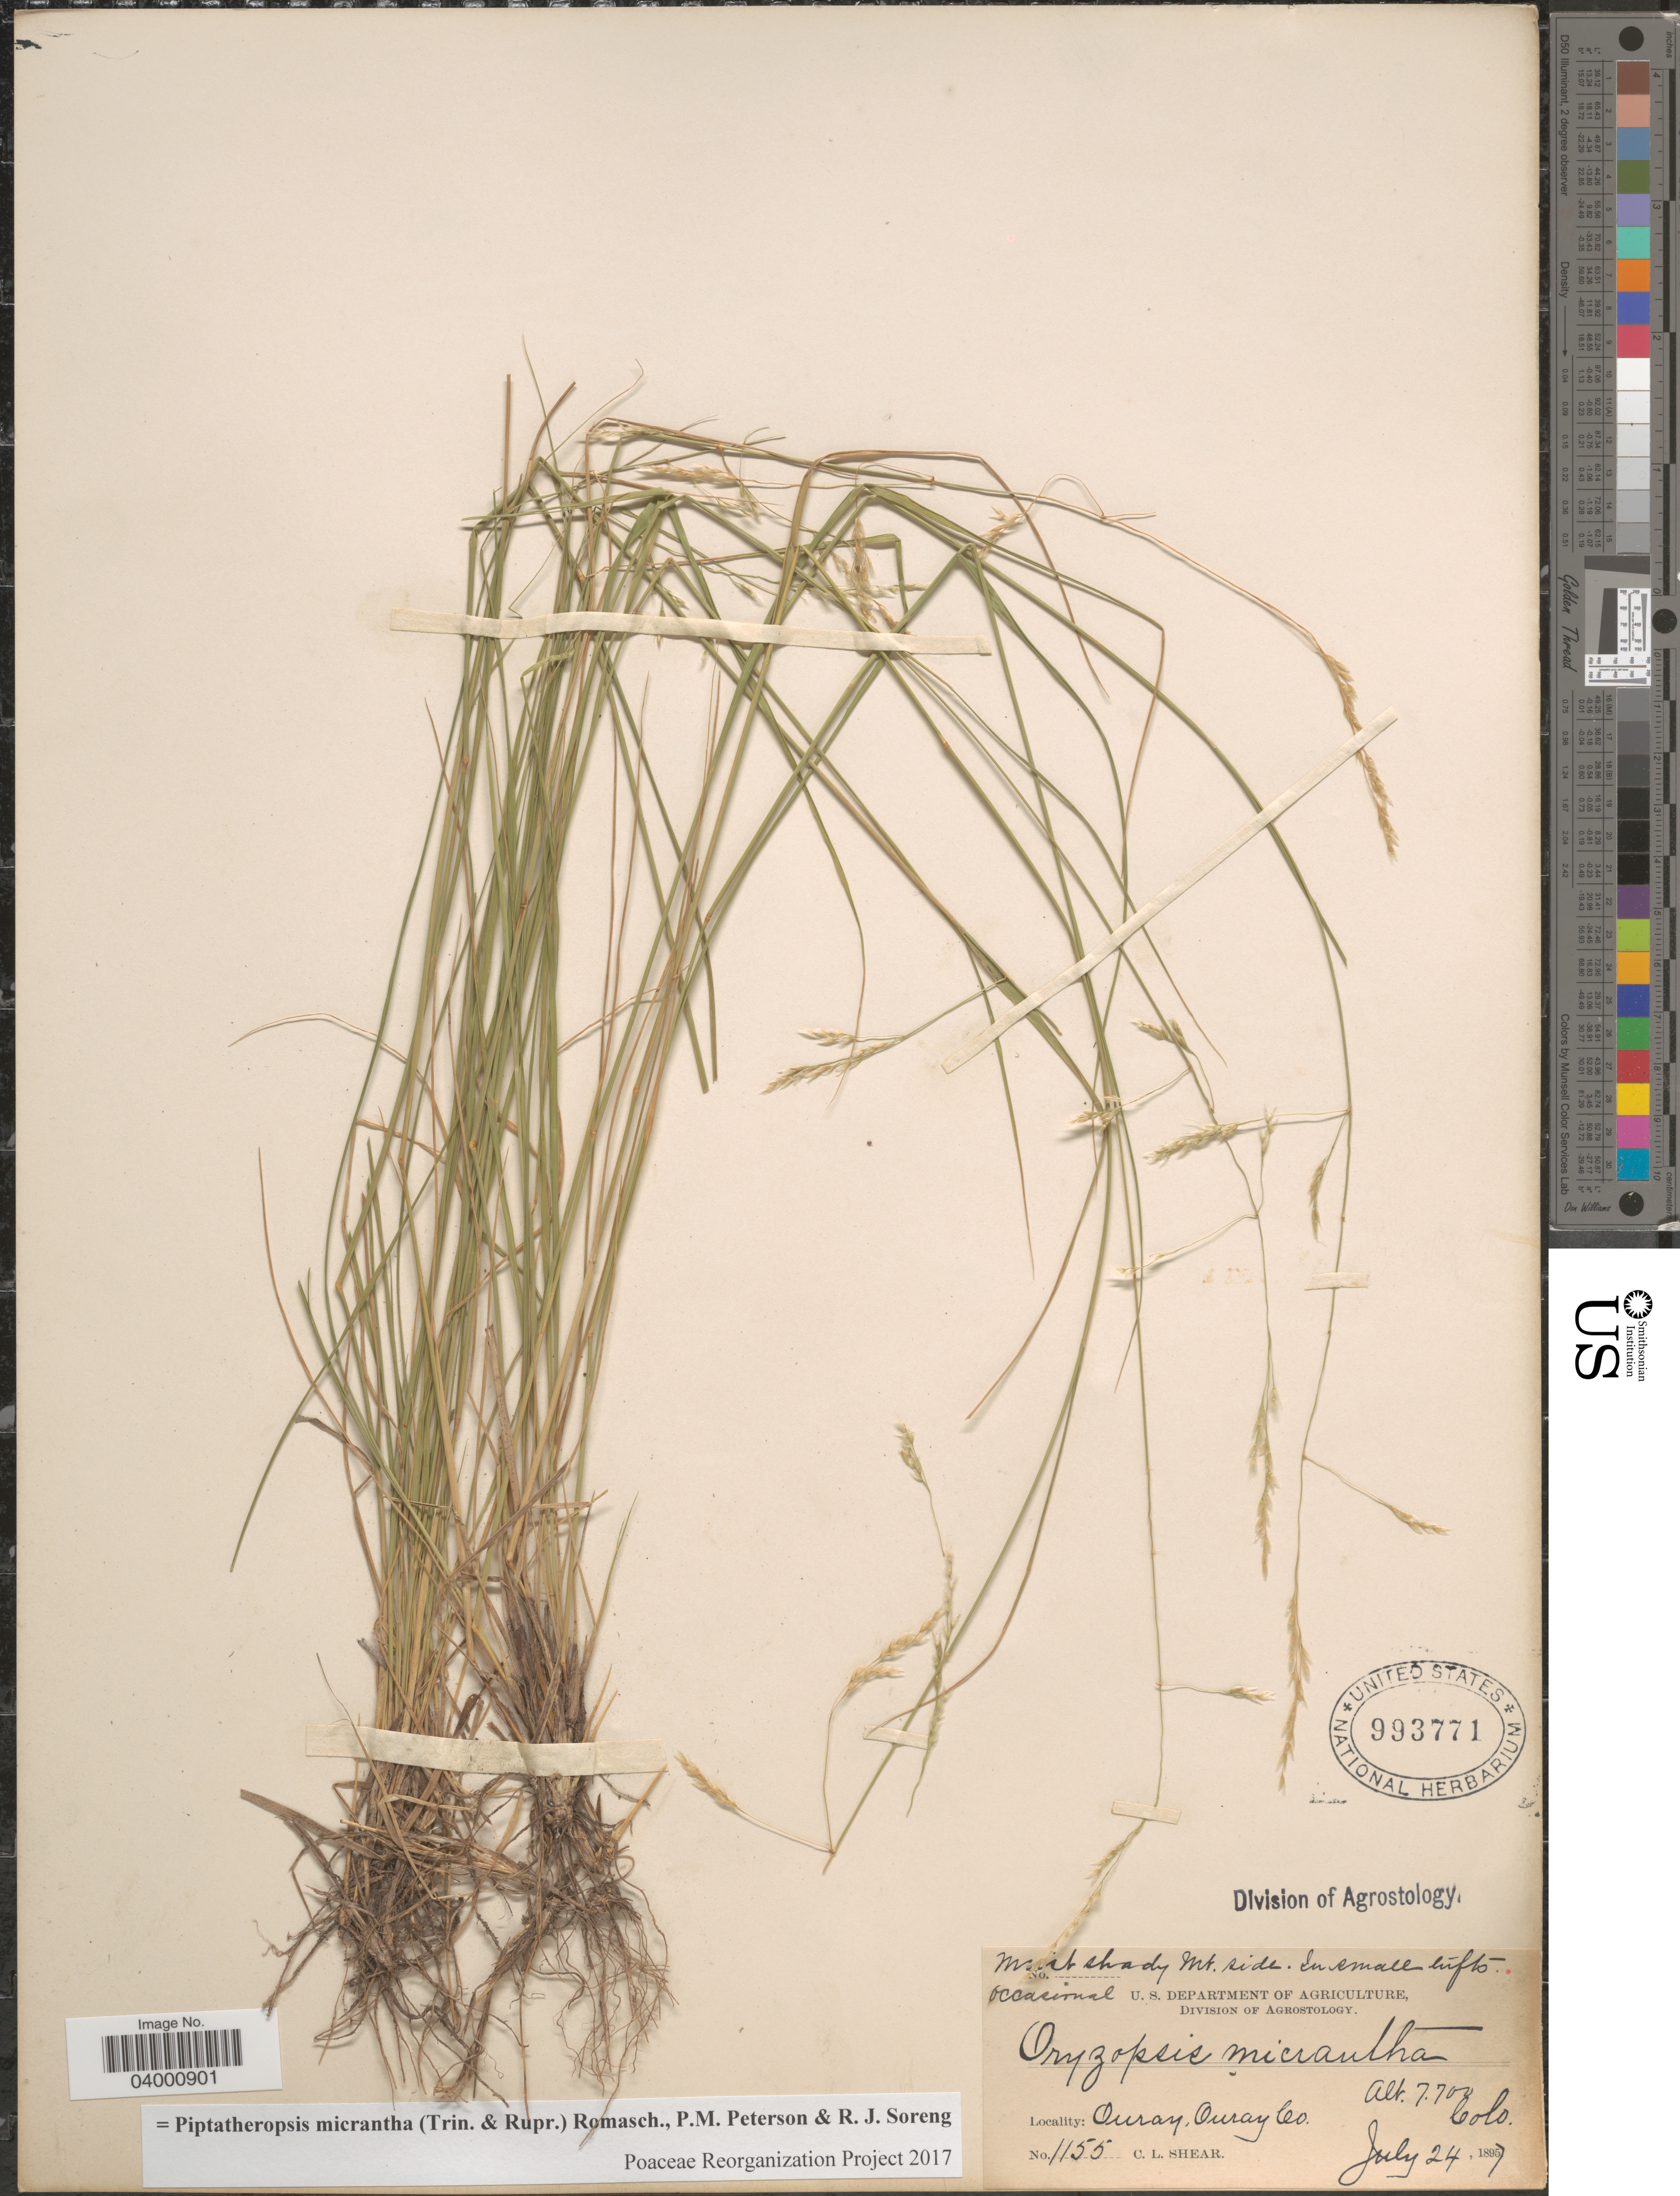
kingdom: Plantae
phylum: Tracheophyta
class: Liliopsida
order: Poales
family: Poaceae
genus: Piptatheropsis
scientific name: Piptatheropsis micrantha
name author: (Trin. & Rupr.) Romasch.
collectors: C. L. Shear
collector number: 1155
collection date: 1897-07-24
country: United States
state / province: Colorado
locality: Moist shady Mt. side. Ouray, Ouray Co.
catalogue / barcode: US 993771